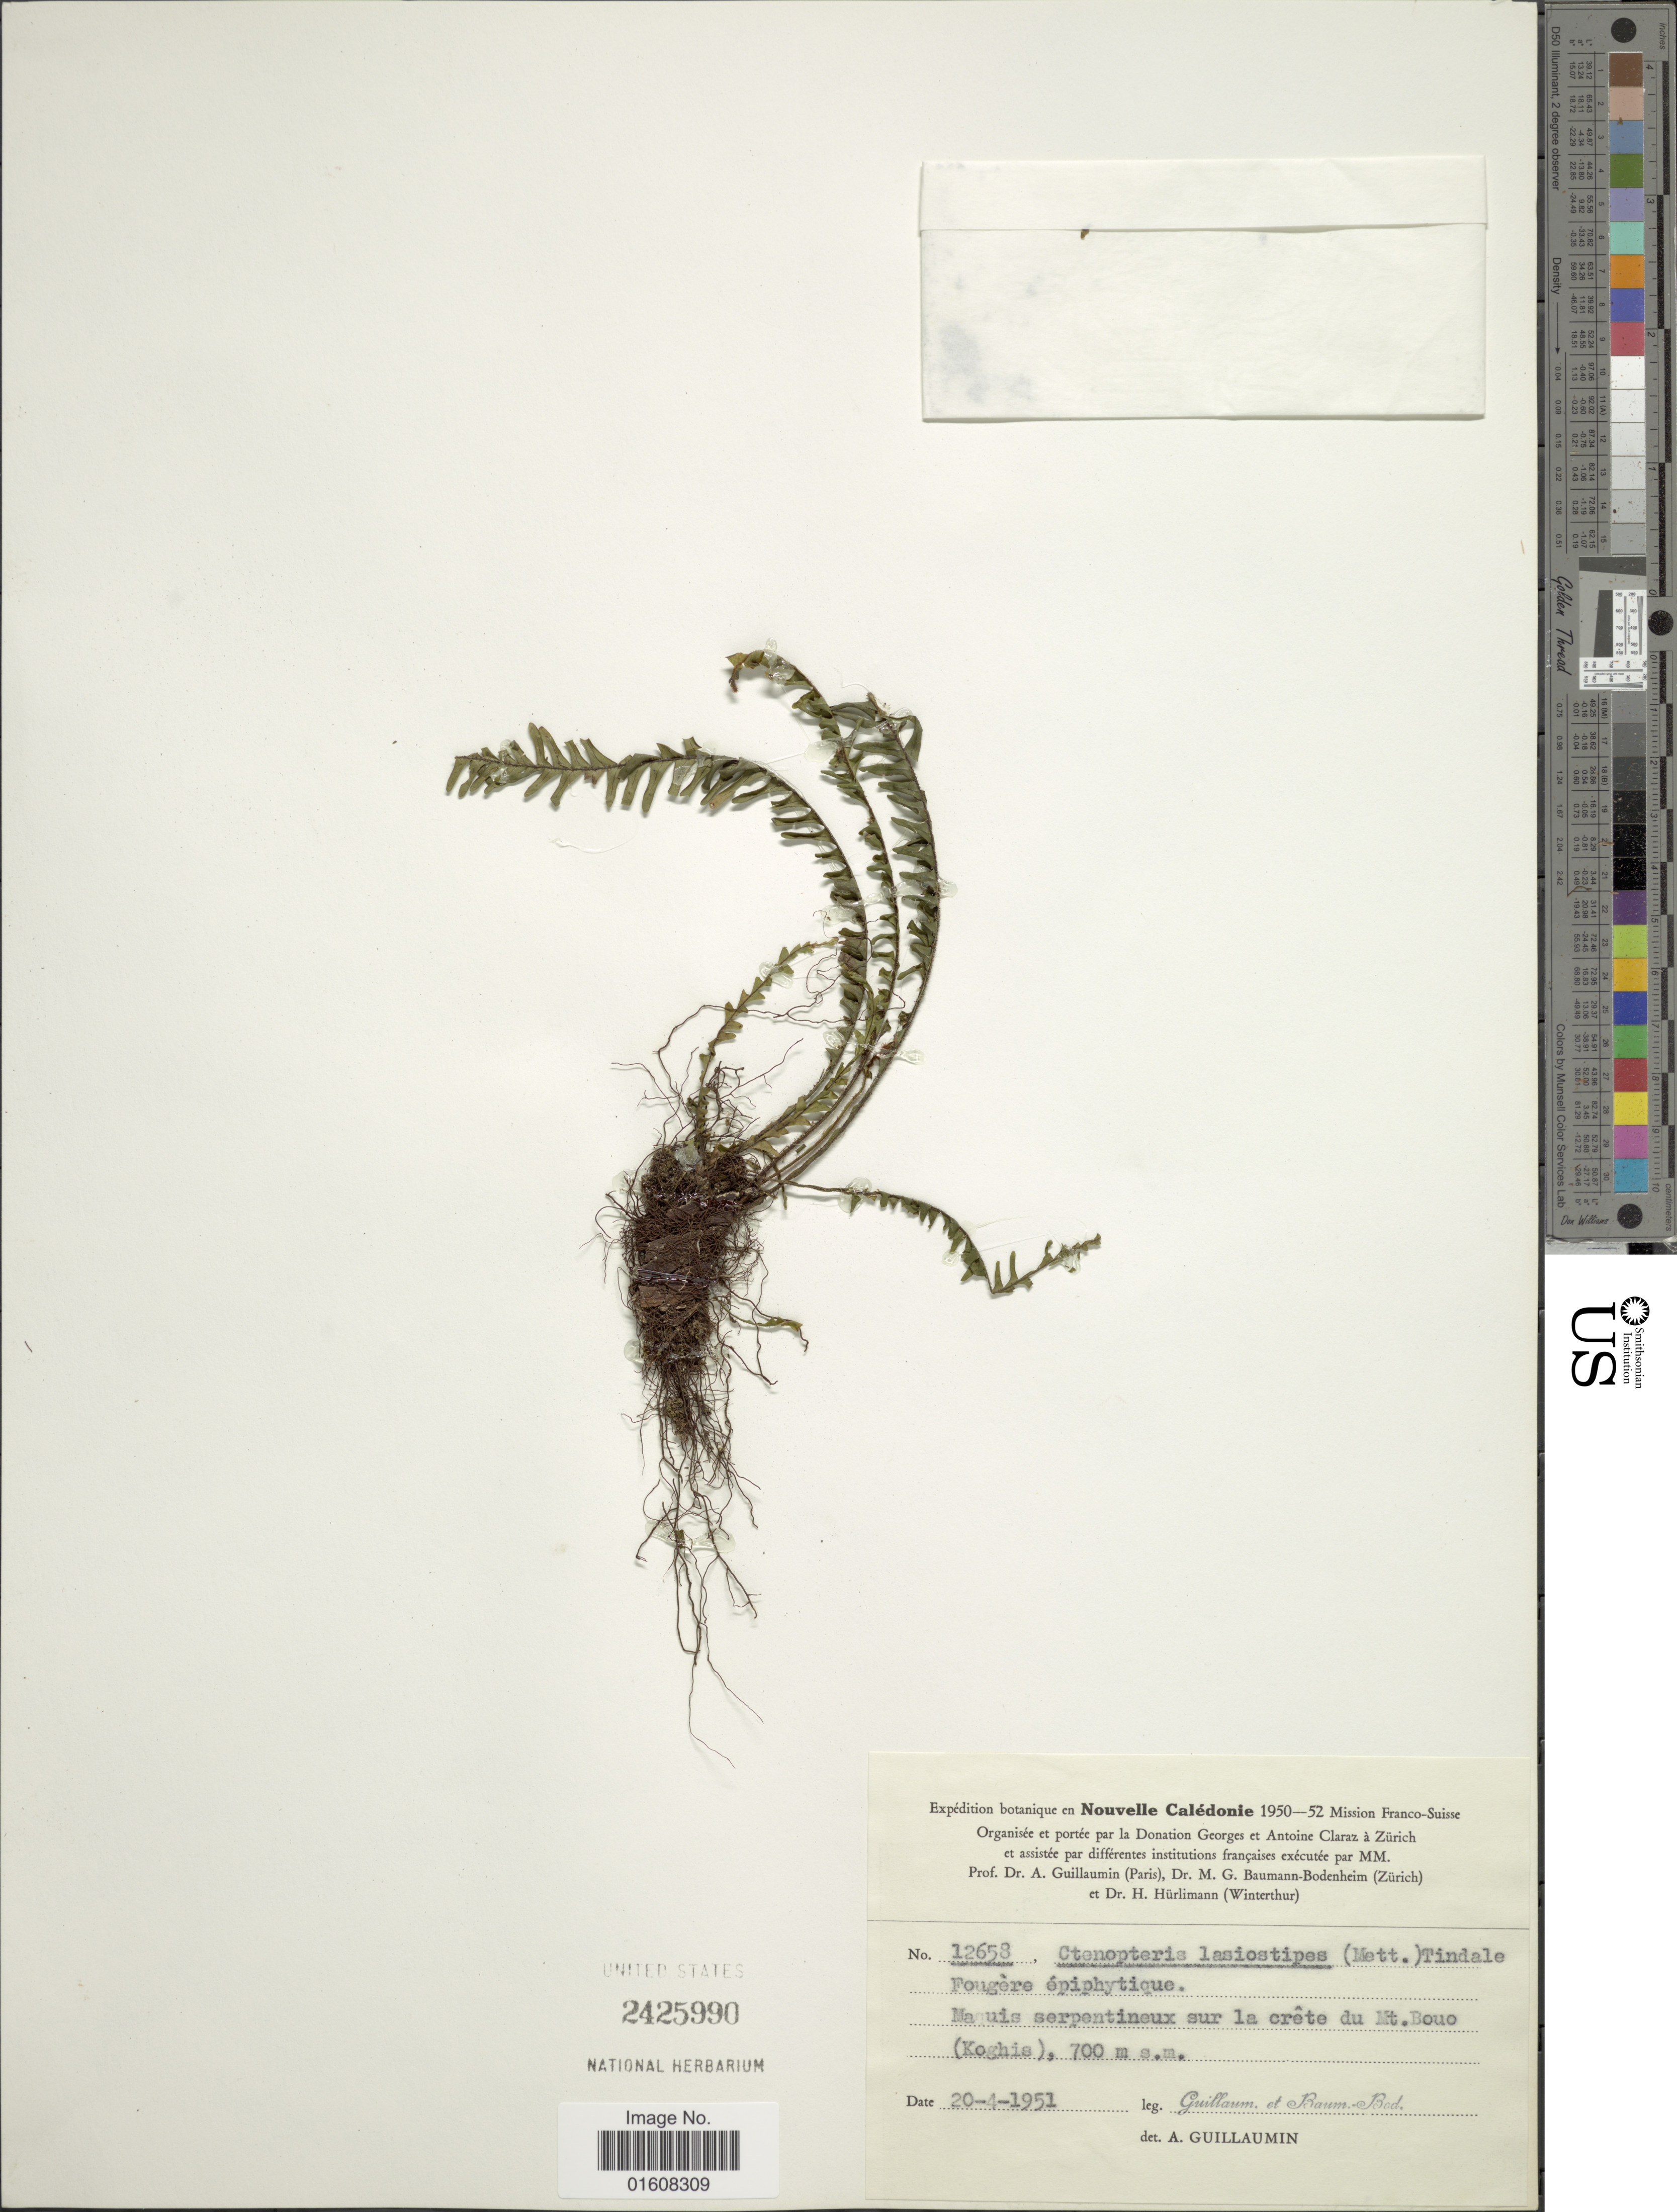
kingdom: Plantae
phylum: Tracheophyta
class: Polypodiopsida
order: Polypodiales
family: Polypodiaceae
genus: Grammitis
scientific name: Grammitis lasiostipes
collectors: A. Guillaumin & M. G. Baumann-Bodenheim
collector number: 12658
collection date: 1951-04-20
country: New Caledonia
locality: Manuis serpentineux sur la crête du Mt. Bouo (Koghis)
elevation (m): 700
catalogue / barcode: US 2425990